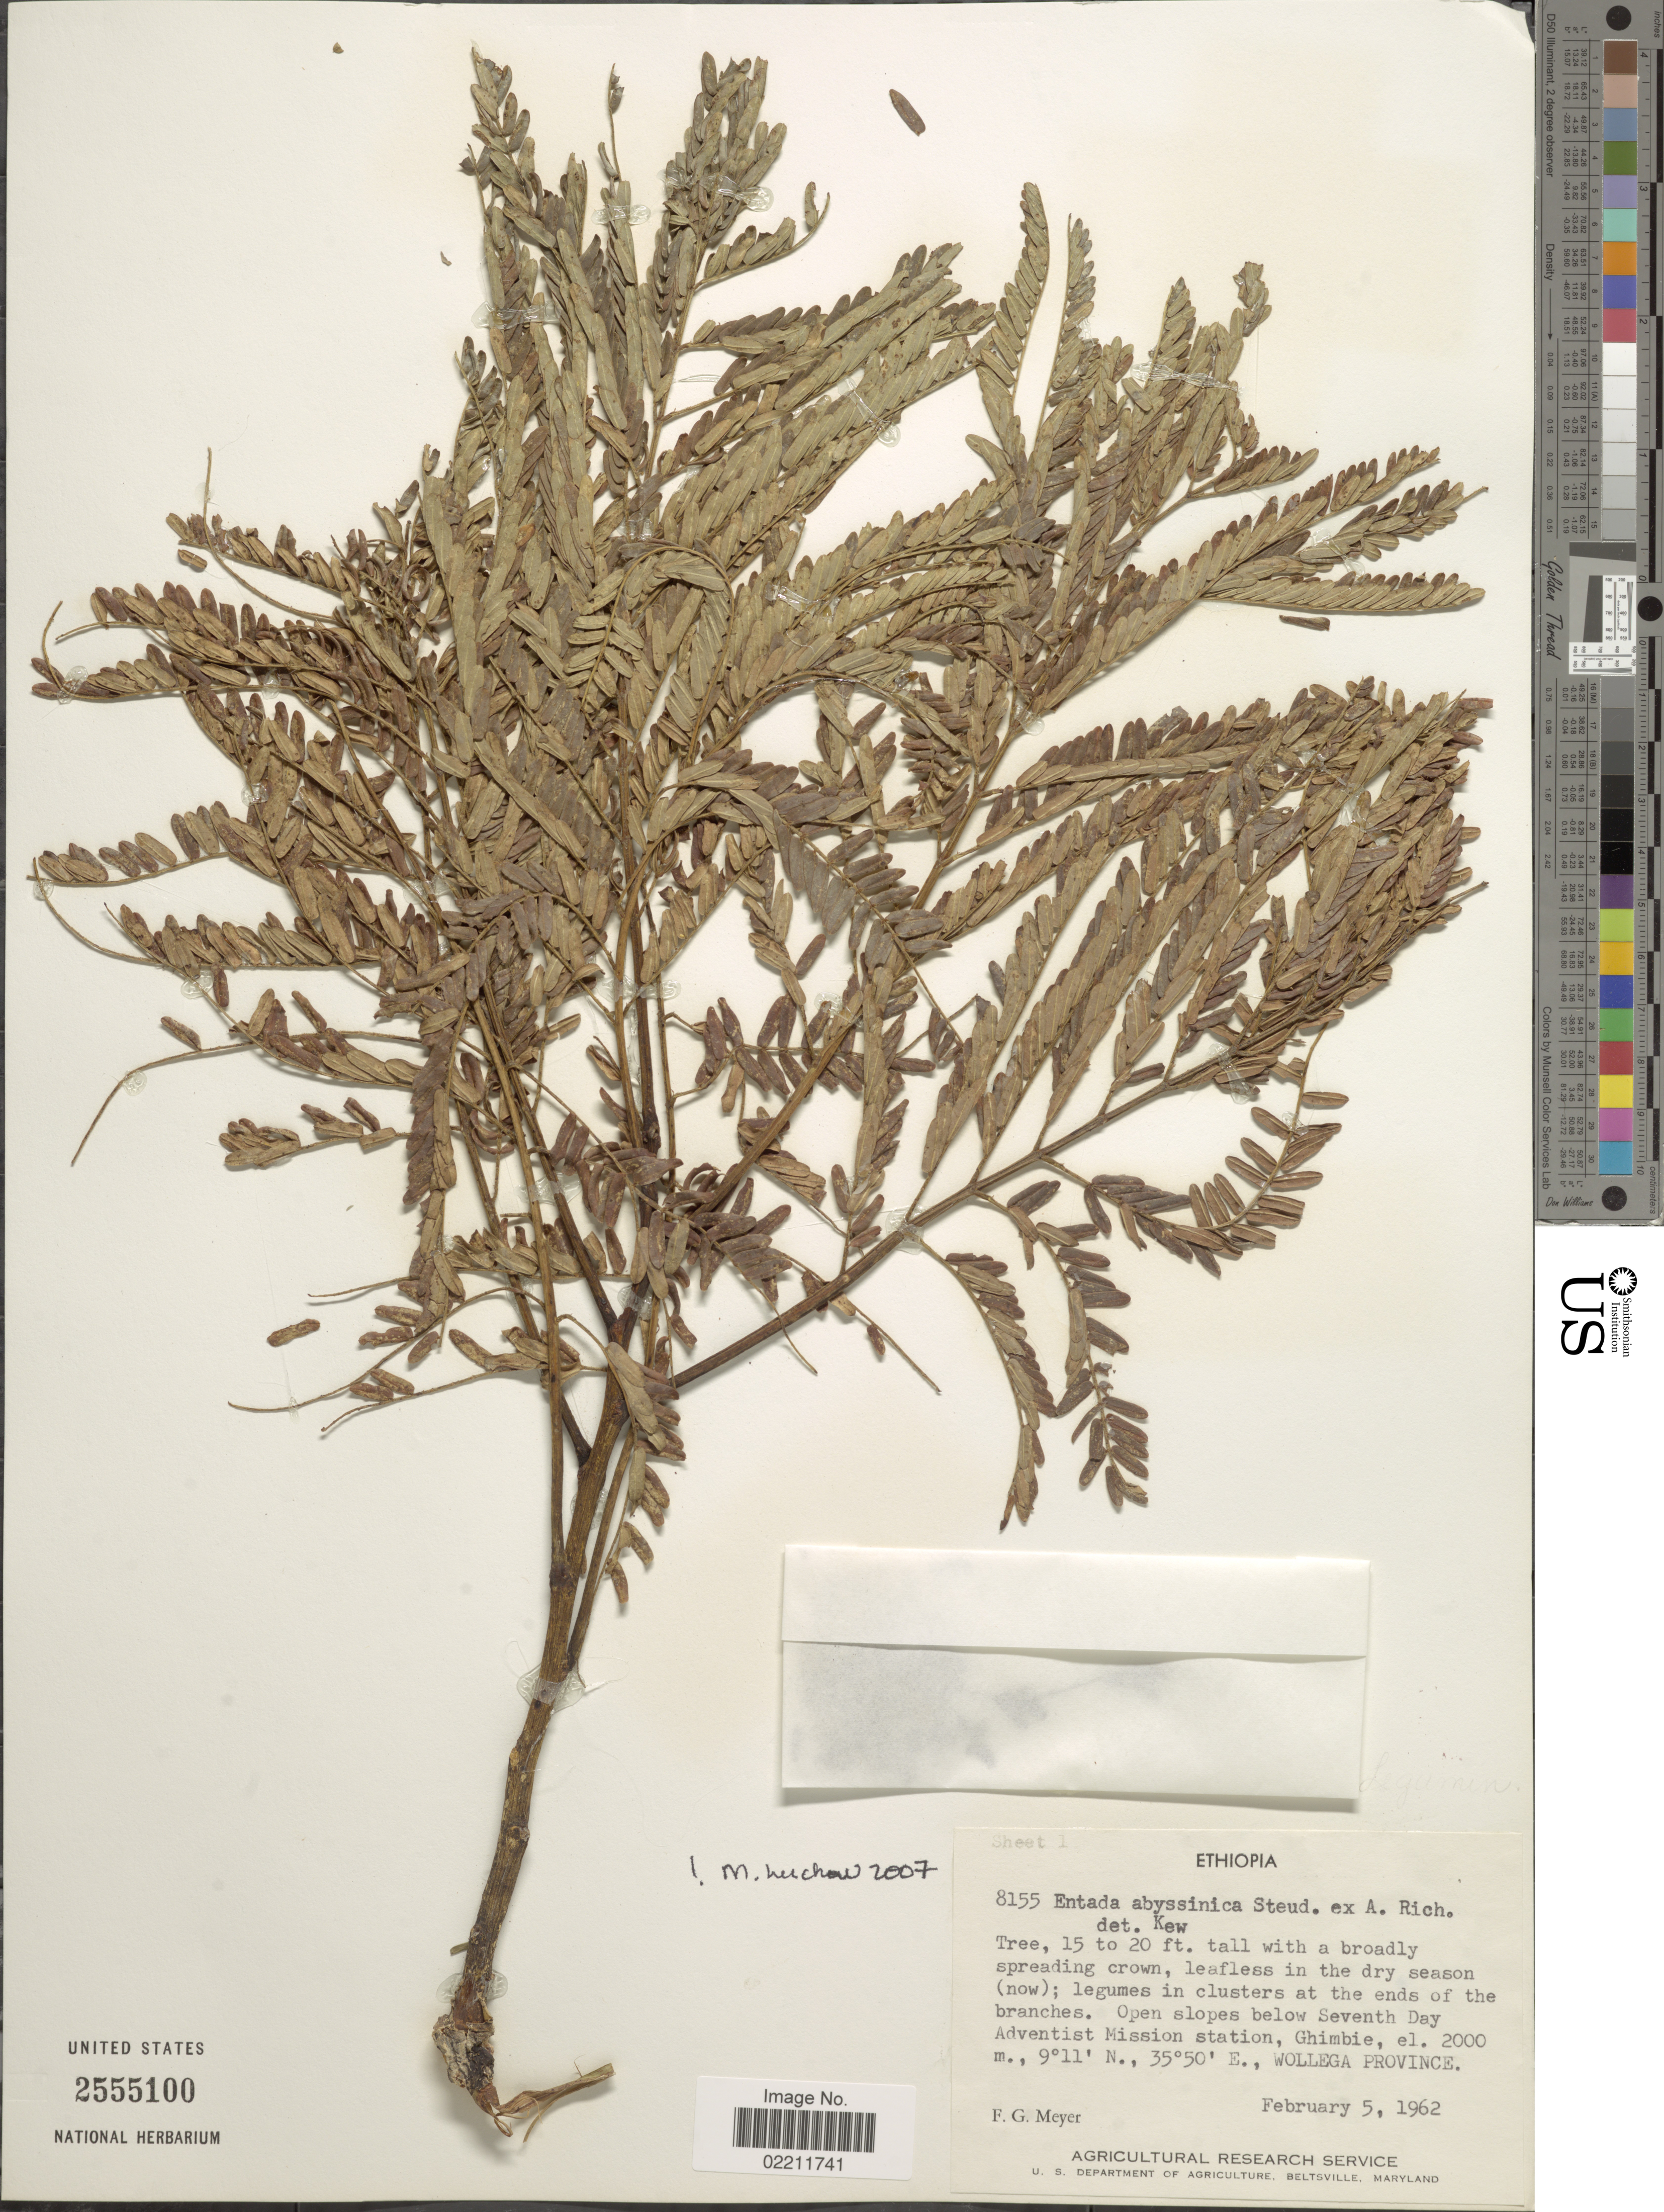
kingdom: Plantae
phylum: Tracheophyta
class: Magnoliopsida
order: Fabales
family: Fabaceae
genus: Entada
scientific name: Entada abyssinica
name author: Steud. ex A. Rich.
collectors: F. G. Meyer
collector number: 8155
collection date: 1962-02-05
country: Ethiopia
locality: Open slopes below Seventh Day Adventist Mission Station, Chimbie. Wollega Province.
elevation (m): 2000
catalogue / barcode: US 2555100